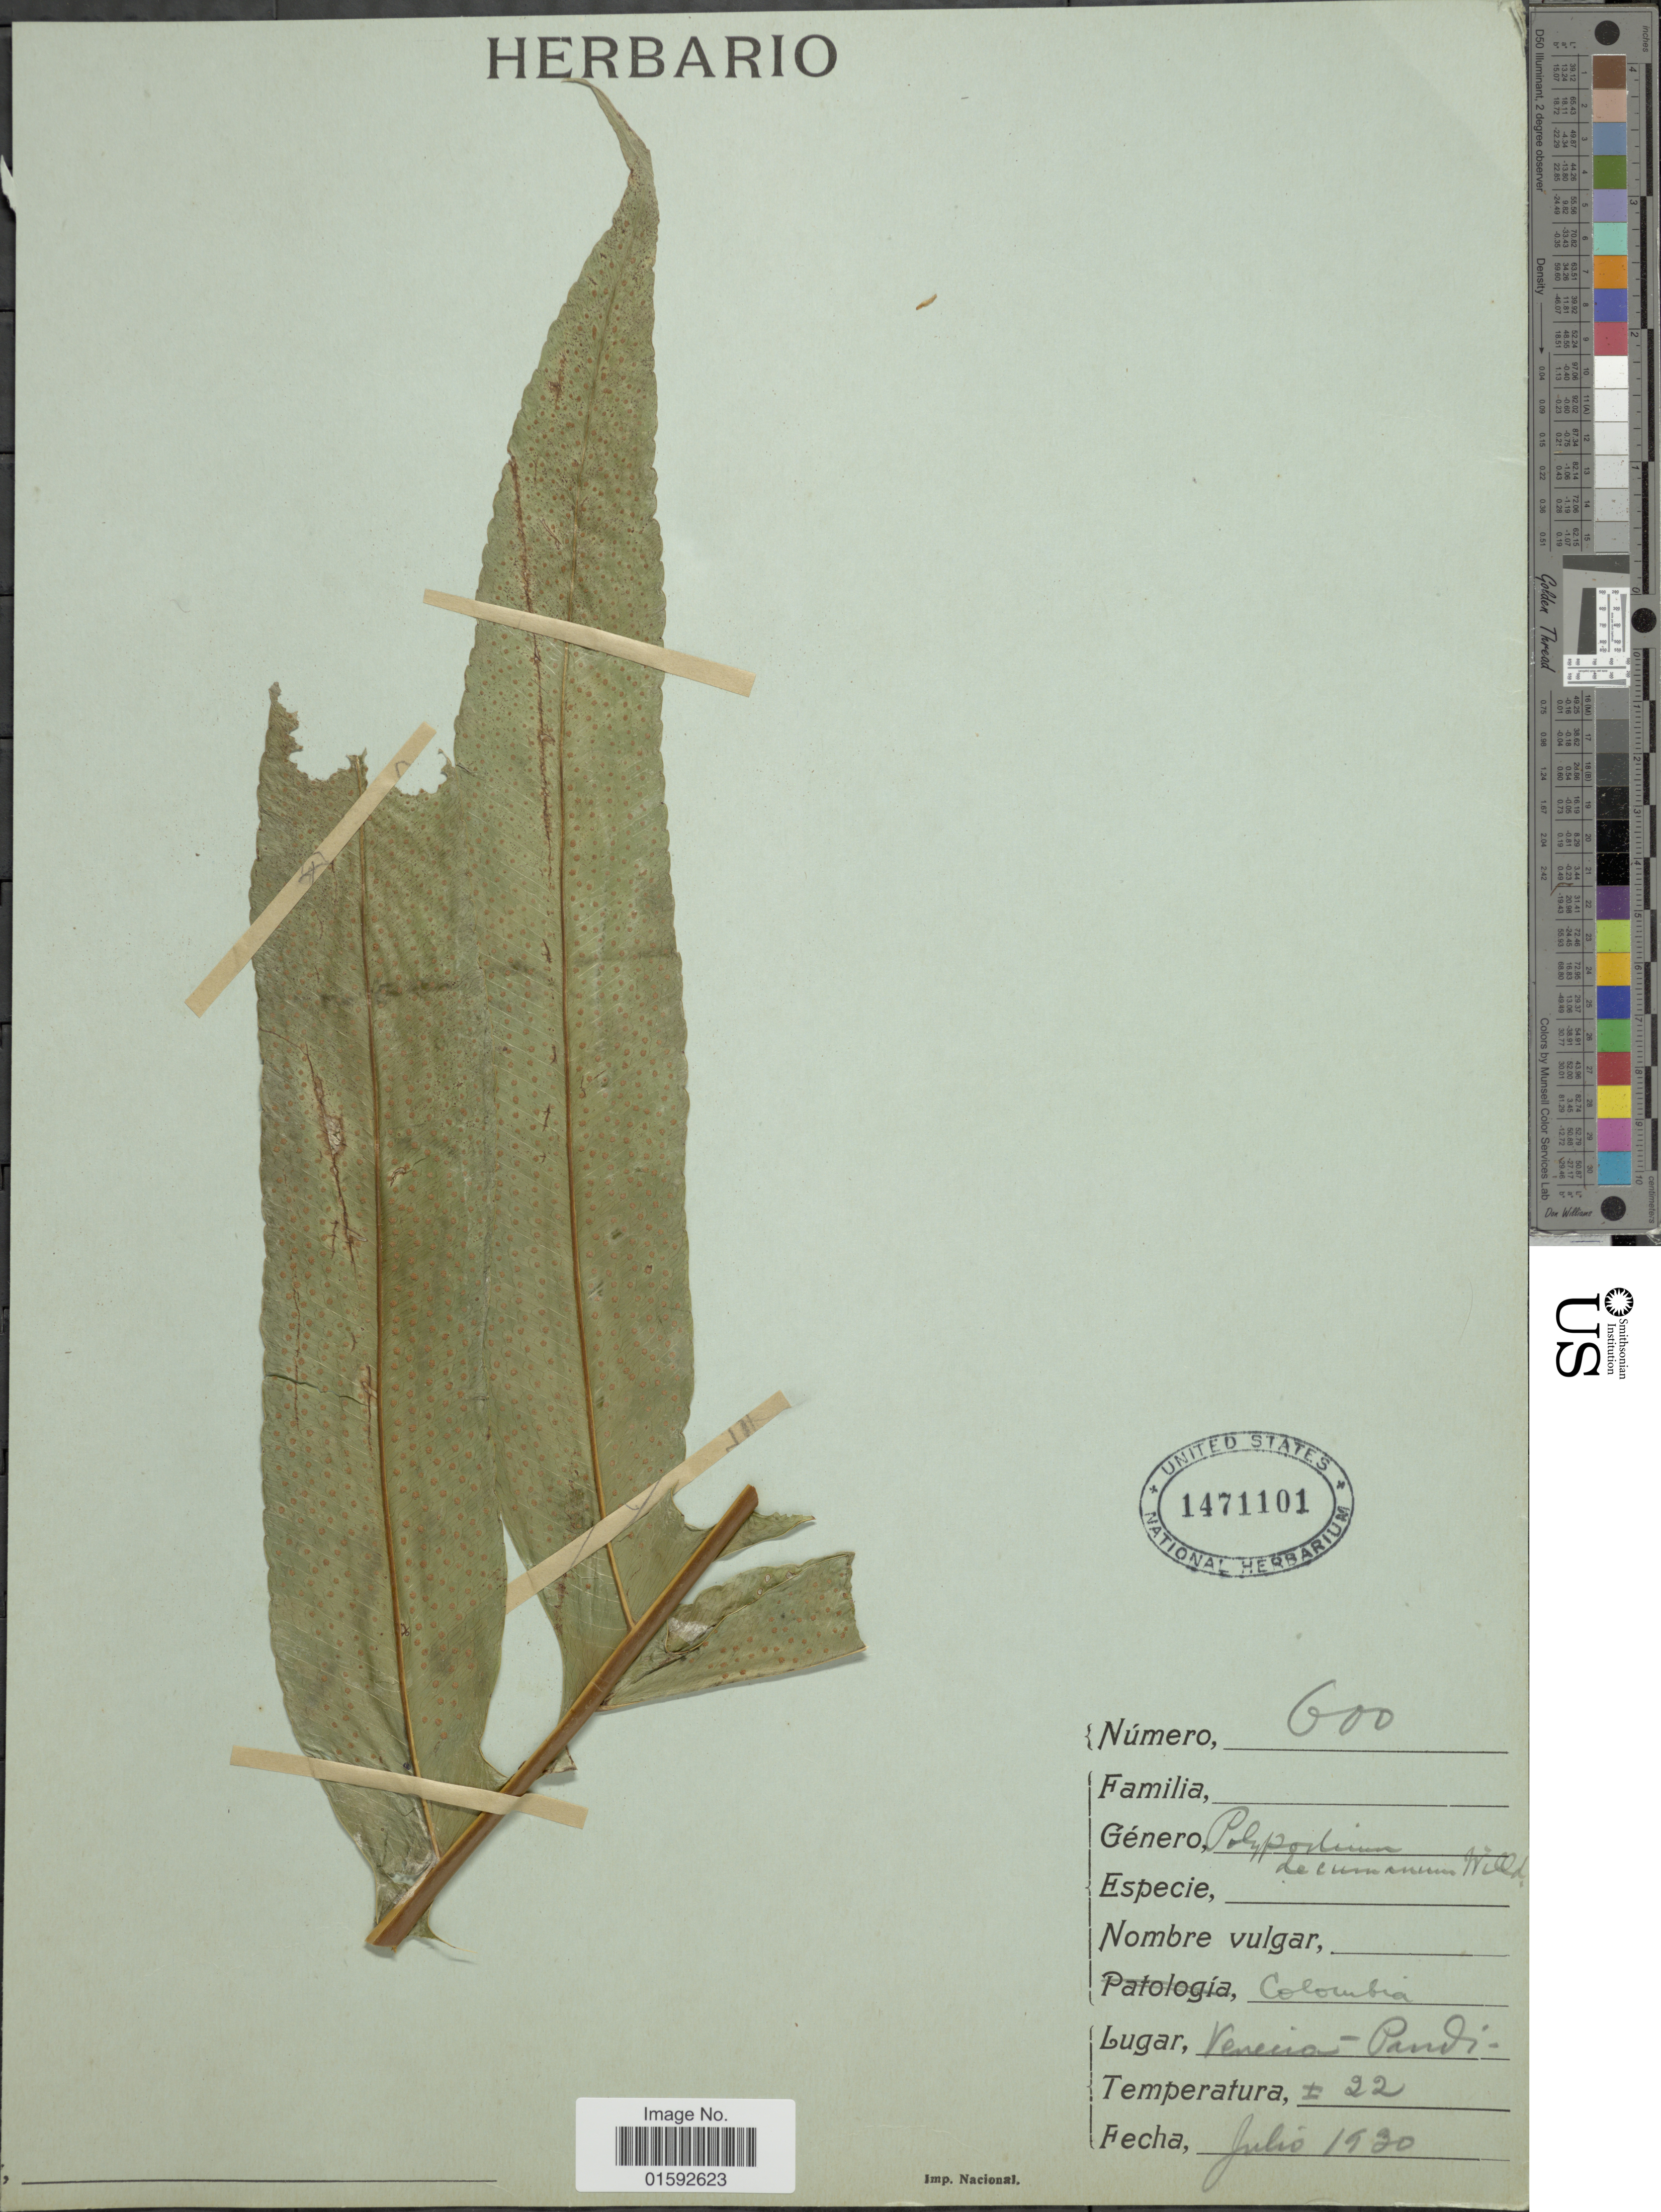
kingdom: Plantae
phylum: Tracheophyta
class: Polypodiopsida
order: Polypodiales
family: Polypodiaceae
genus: Phlebodium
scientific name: Phlebodium decumanum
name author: (Willd.) J. Sm.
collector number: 600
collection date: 1920-07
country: Colombia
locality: Venecia-Pandi.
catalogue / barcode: US 1471101